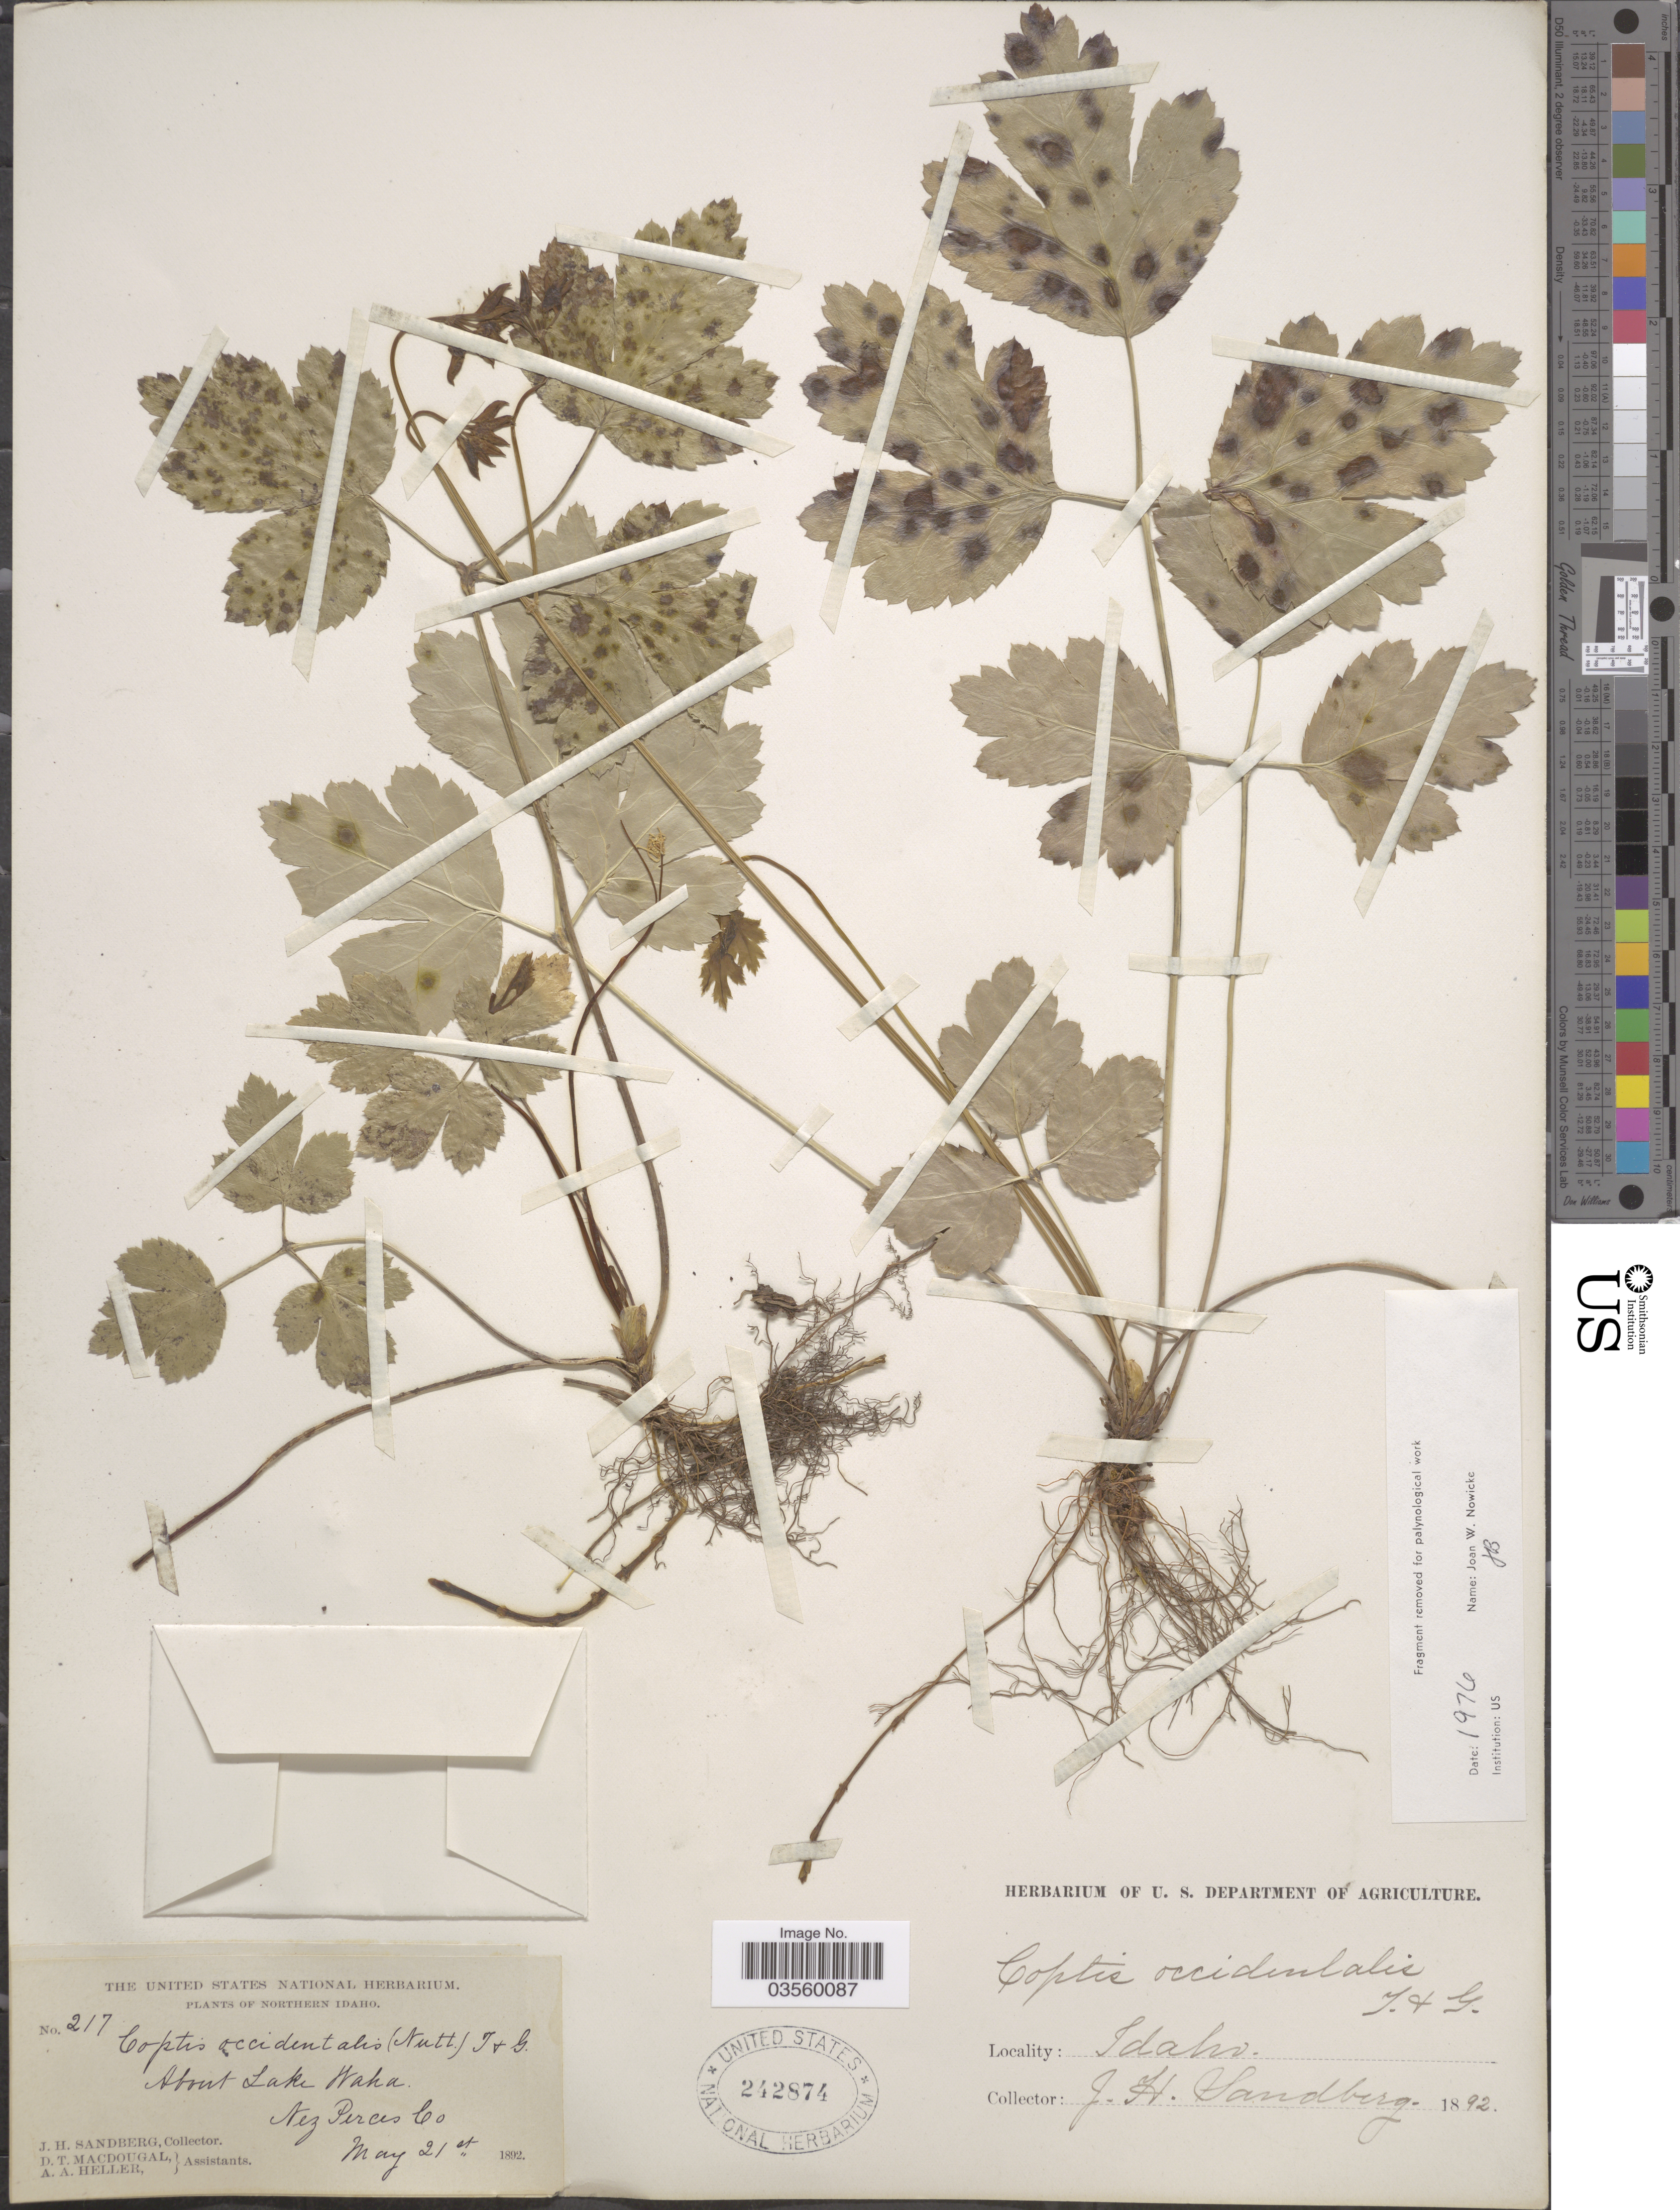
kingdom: Plantae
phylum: Tracheophyta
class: Magnoliopsida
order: Ranunculales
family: Ranunculaceae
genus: Coptis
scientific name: Coptis occidentalis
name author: Torr. & A. Gray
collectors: J. H. Sandberg, D. T. MacDougal & A. A. Heller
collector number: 217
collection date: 1892-05-21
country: United States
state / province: Idaho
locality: Northern Idaho. About Lake Waha. Nez Perces Co.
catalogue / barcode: US 242874